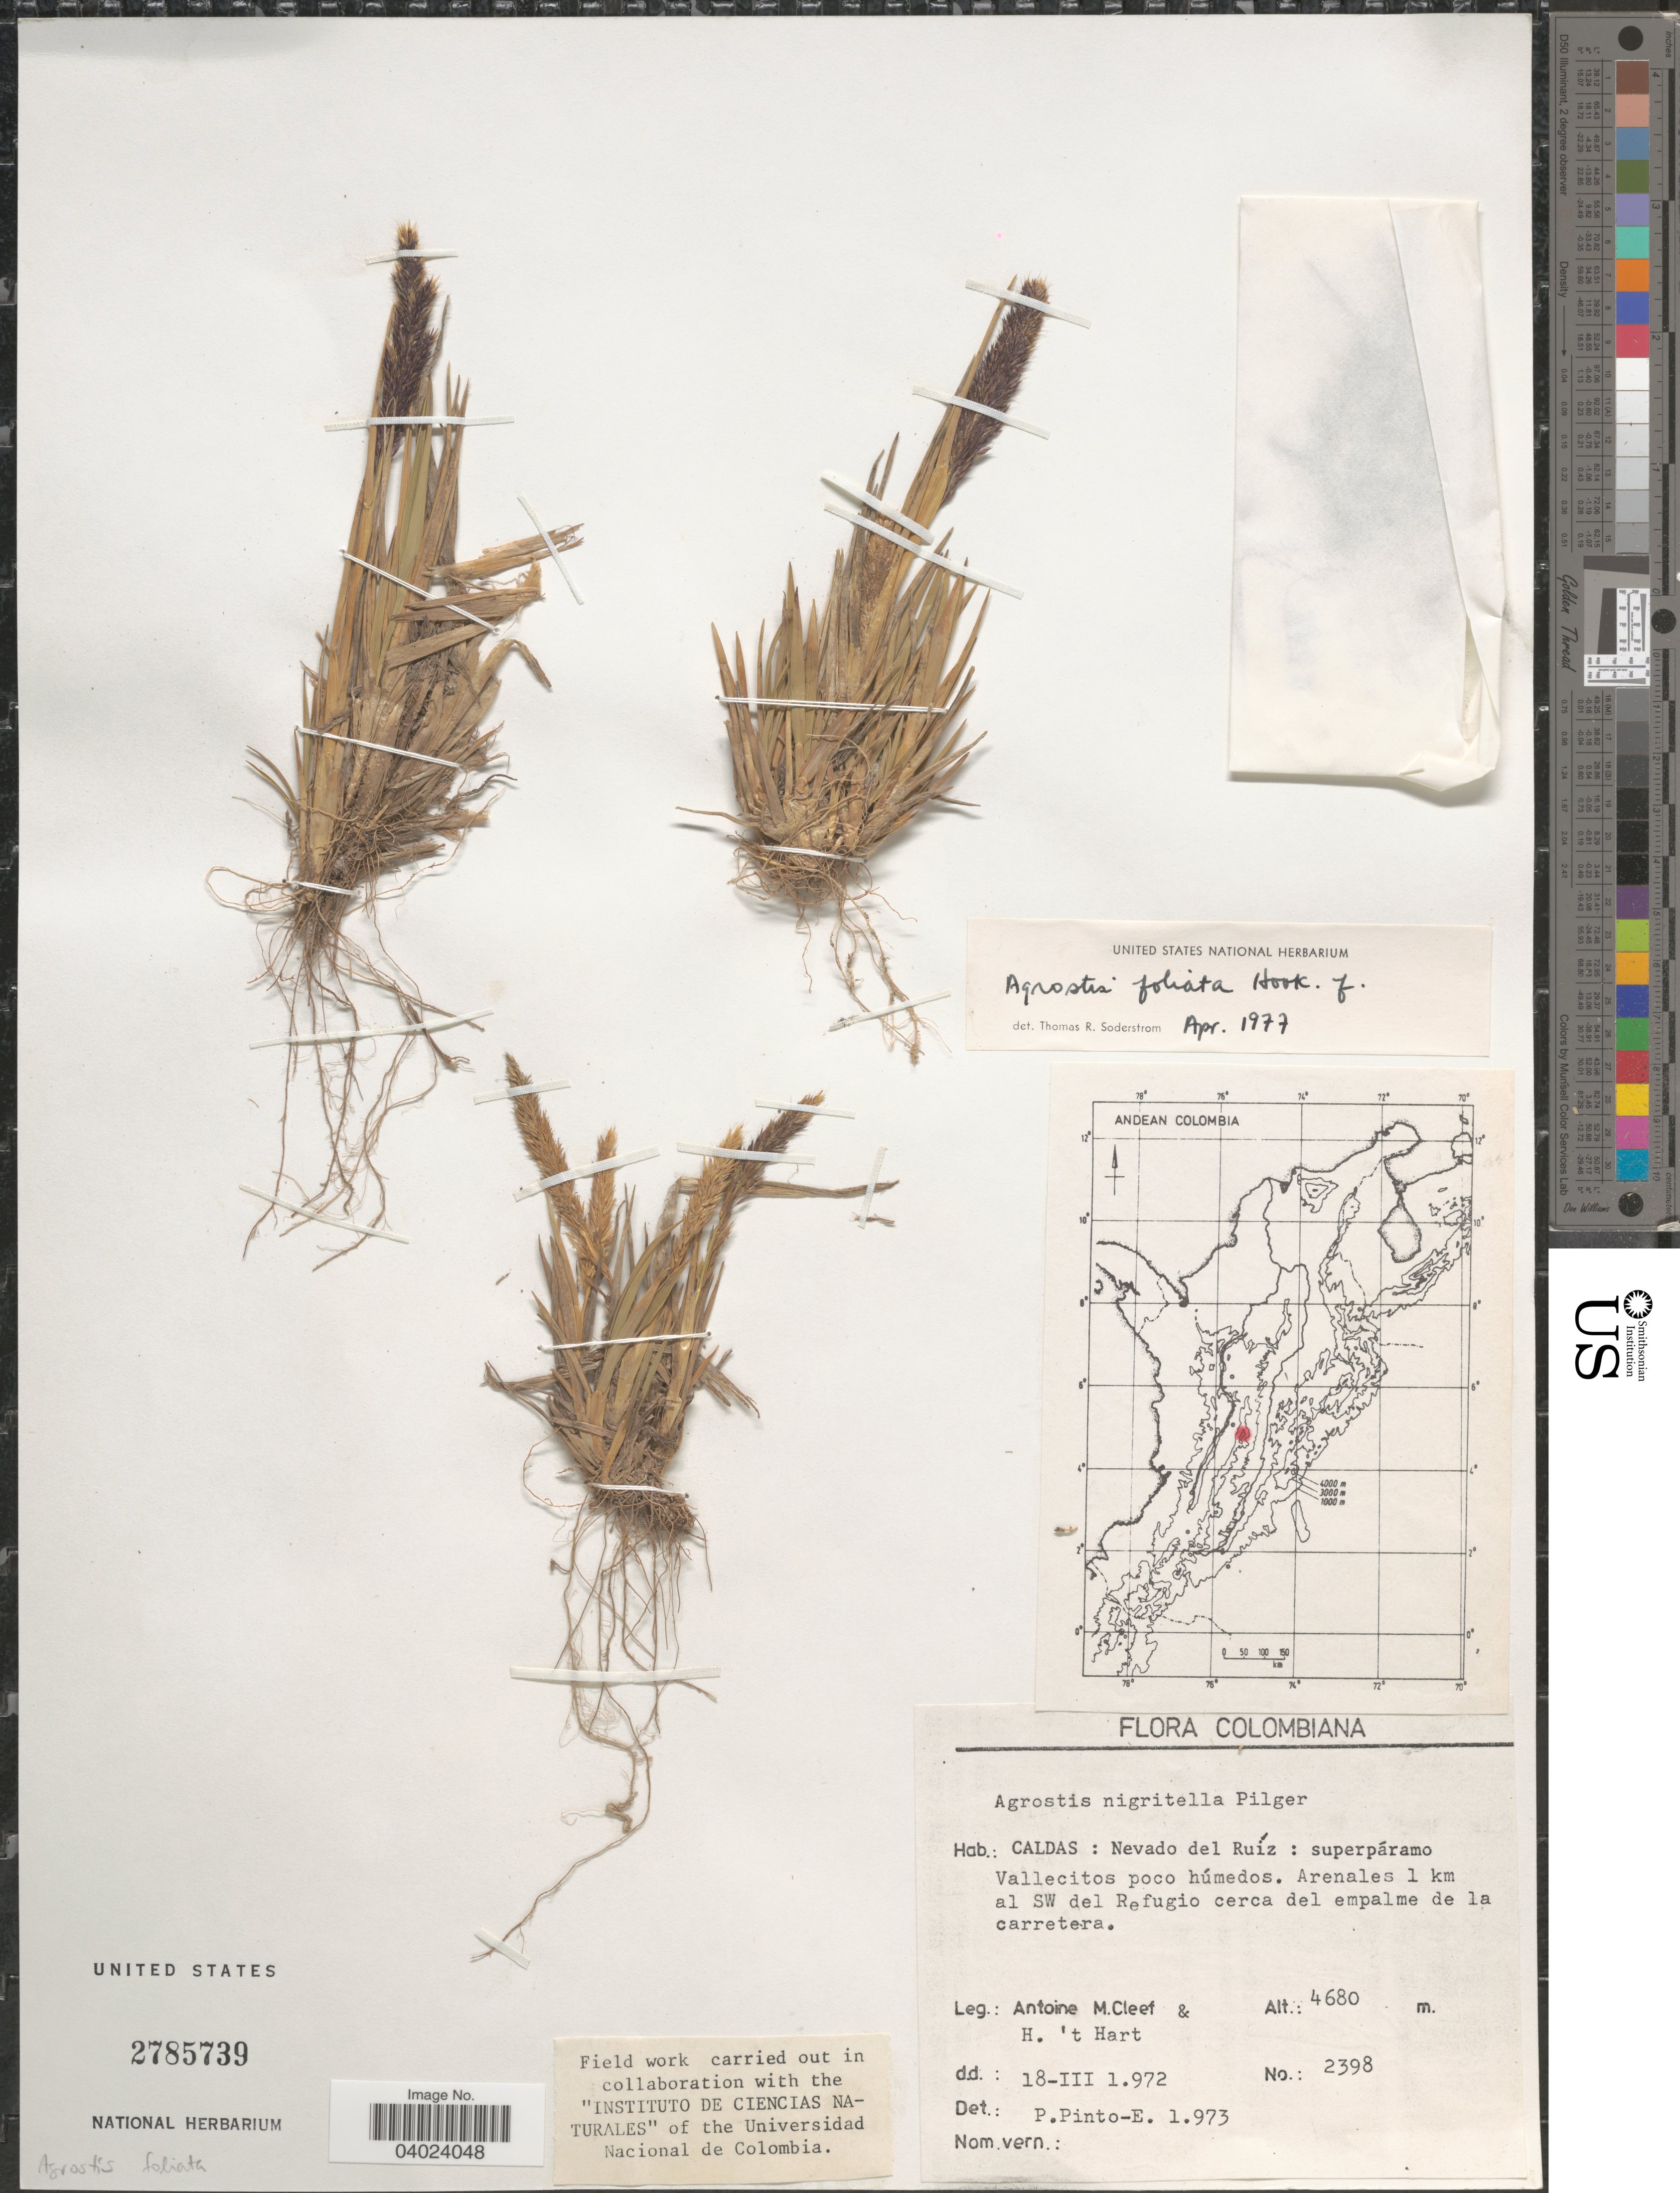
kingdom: Plantae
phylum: Tracheophyta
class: Liliopsida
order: Poales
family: Poaceae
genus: Agrostis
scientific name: Agrostis foliata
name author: Hook. f.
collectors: A. M. Cleef & H. 't Hart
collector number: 2398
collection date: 1972-03-18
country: Colombia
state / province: Caldas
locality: Nevado del Ruíz: superpáramo Vallecitos poco húmedos. Arenales 1 km al SW del Refugio cerca del empalme de la carretera.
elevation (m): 4680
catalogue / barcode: US 2785739